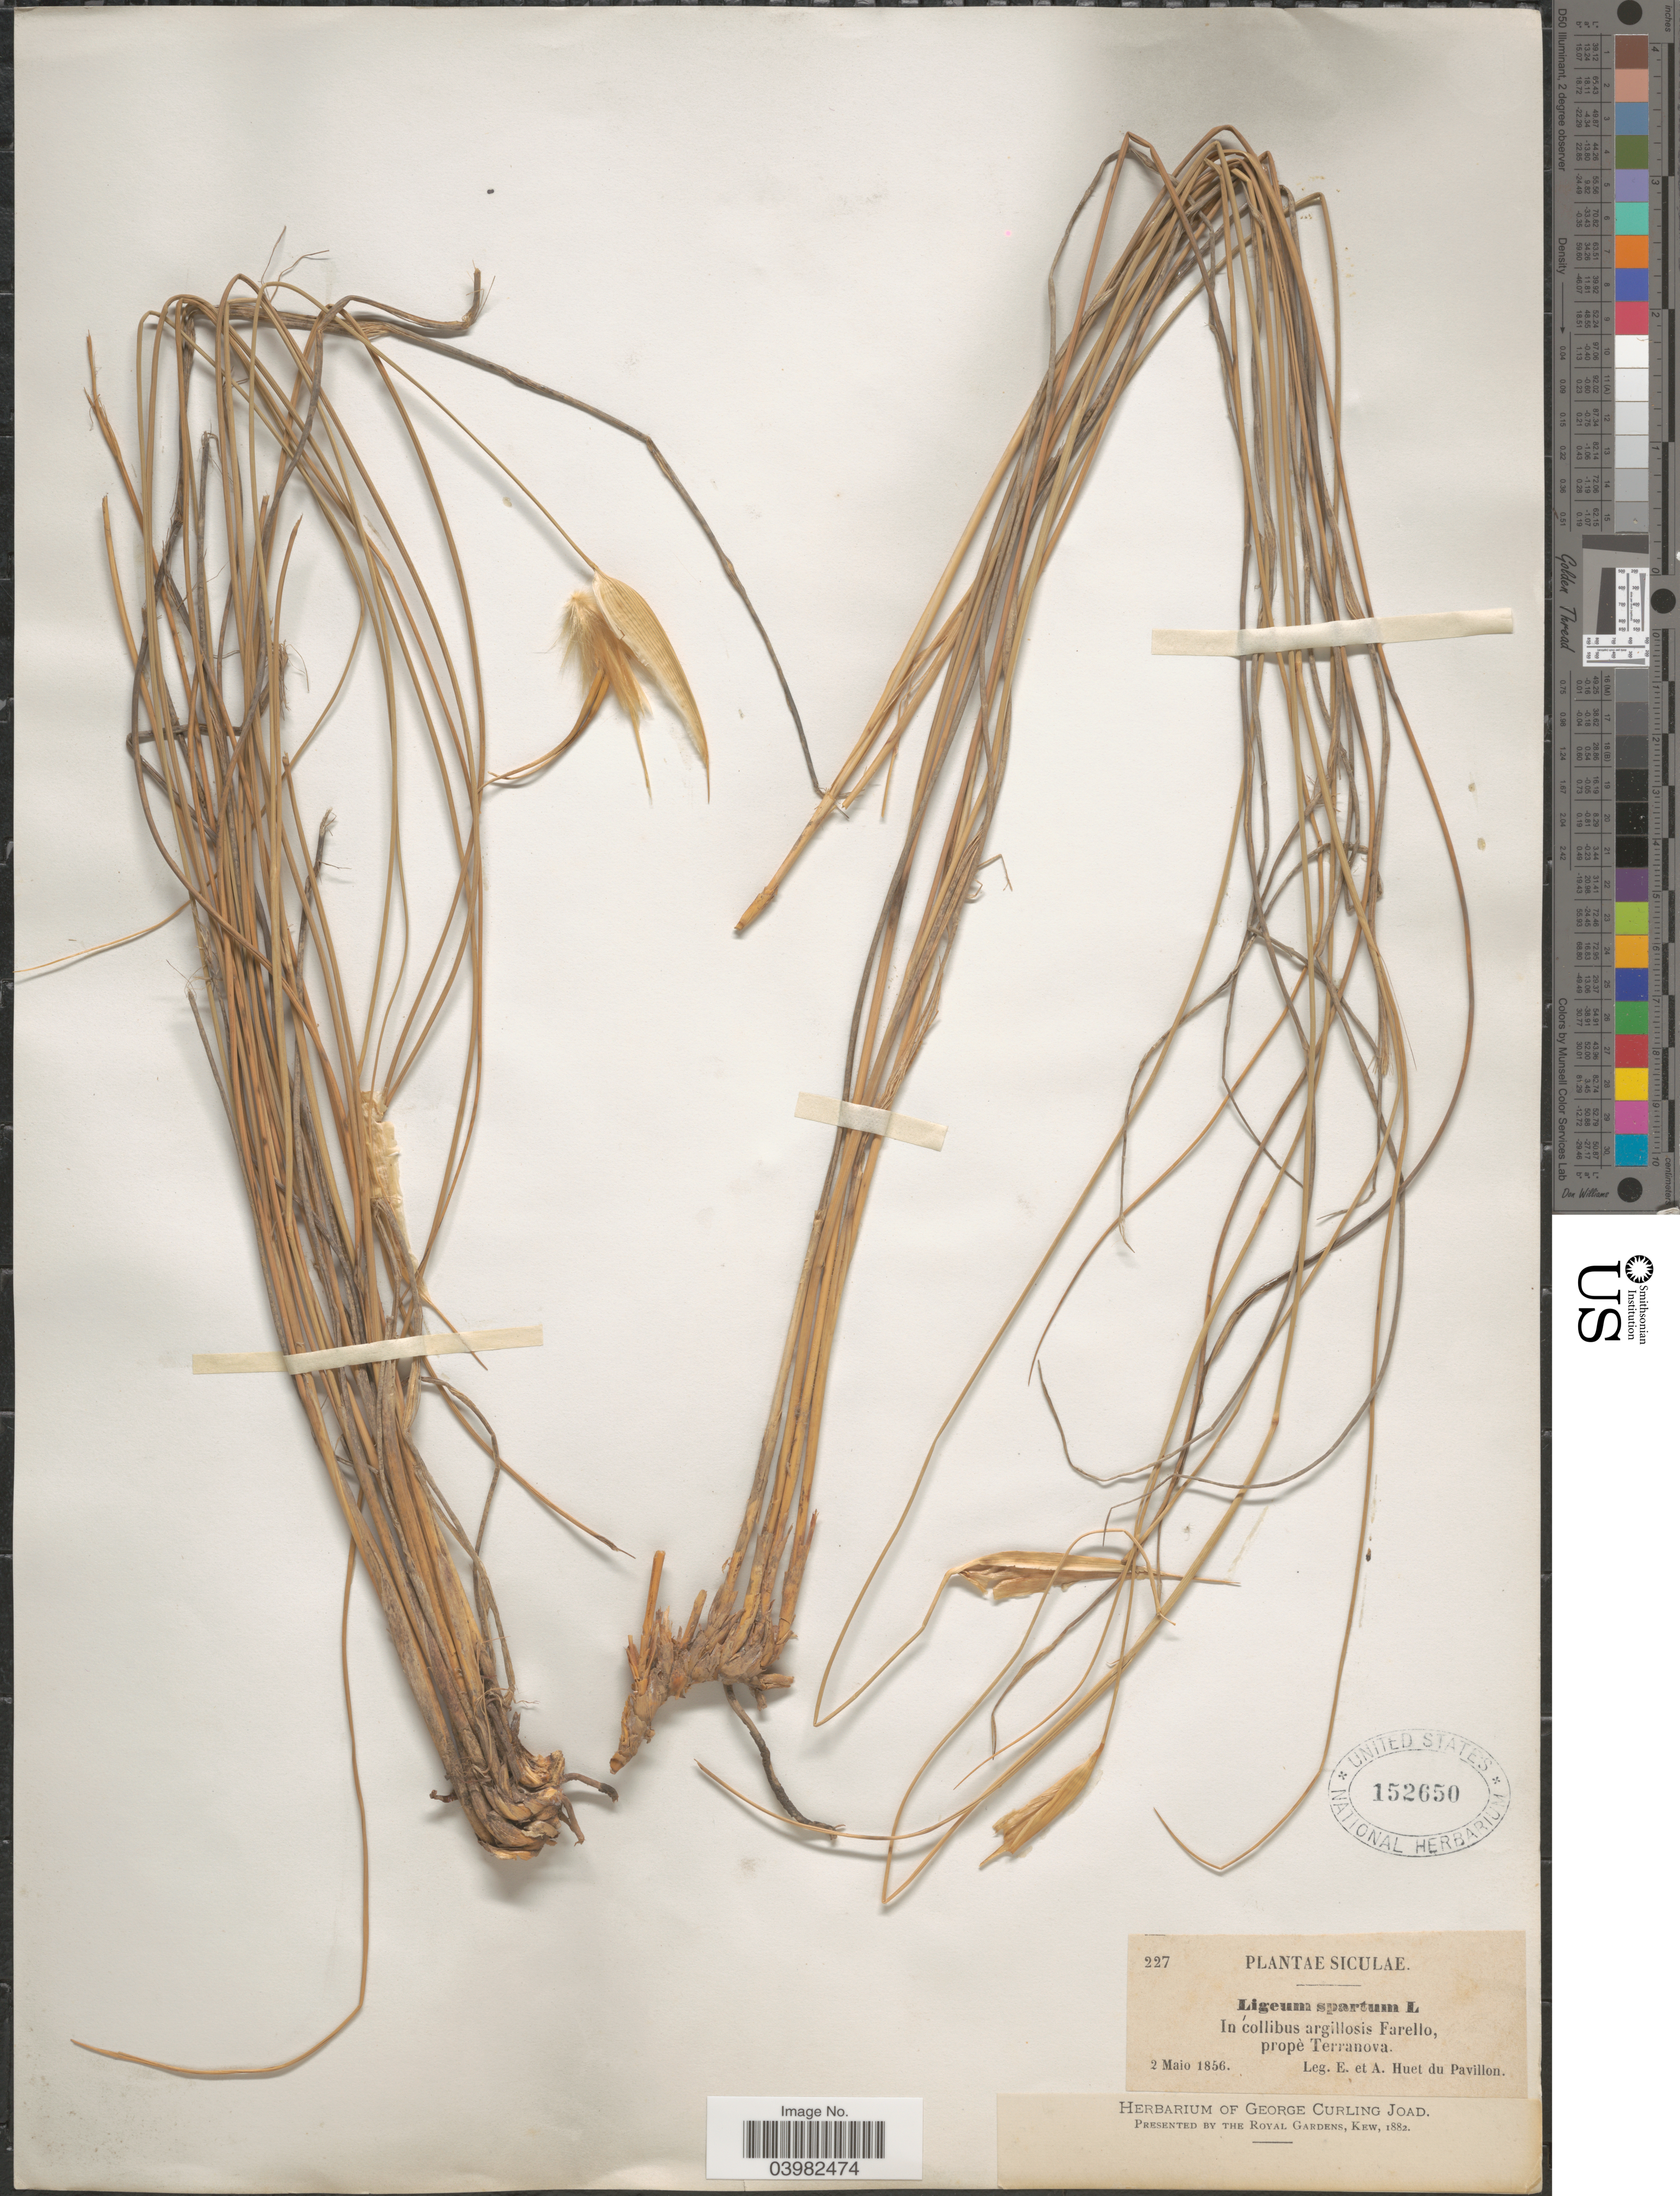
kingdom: Plantae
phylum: Tracheophyta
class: Liliopsida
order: Poales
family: Poaceae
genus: Lygeum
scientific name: Lygeum spartum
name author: L.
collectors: E. Huet du Pavillon & A. Huet du Pavillon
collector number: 227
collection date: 1856-05-02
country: Italy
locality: Siculae. In collibus argillosis Farello, propè Terranova.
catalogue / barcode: US 152650